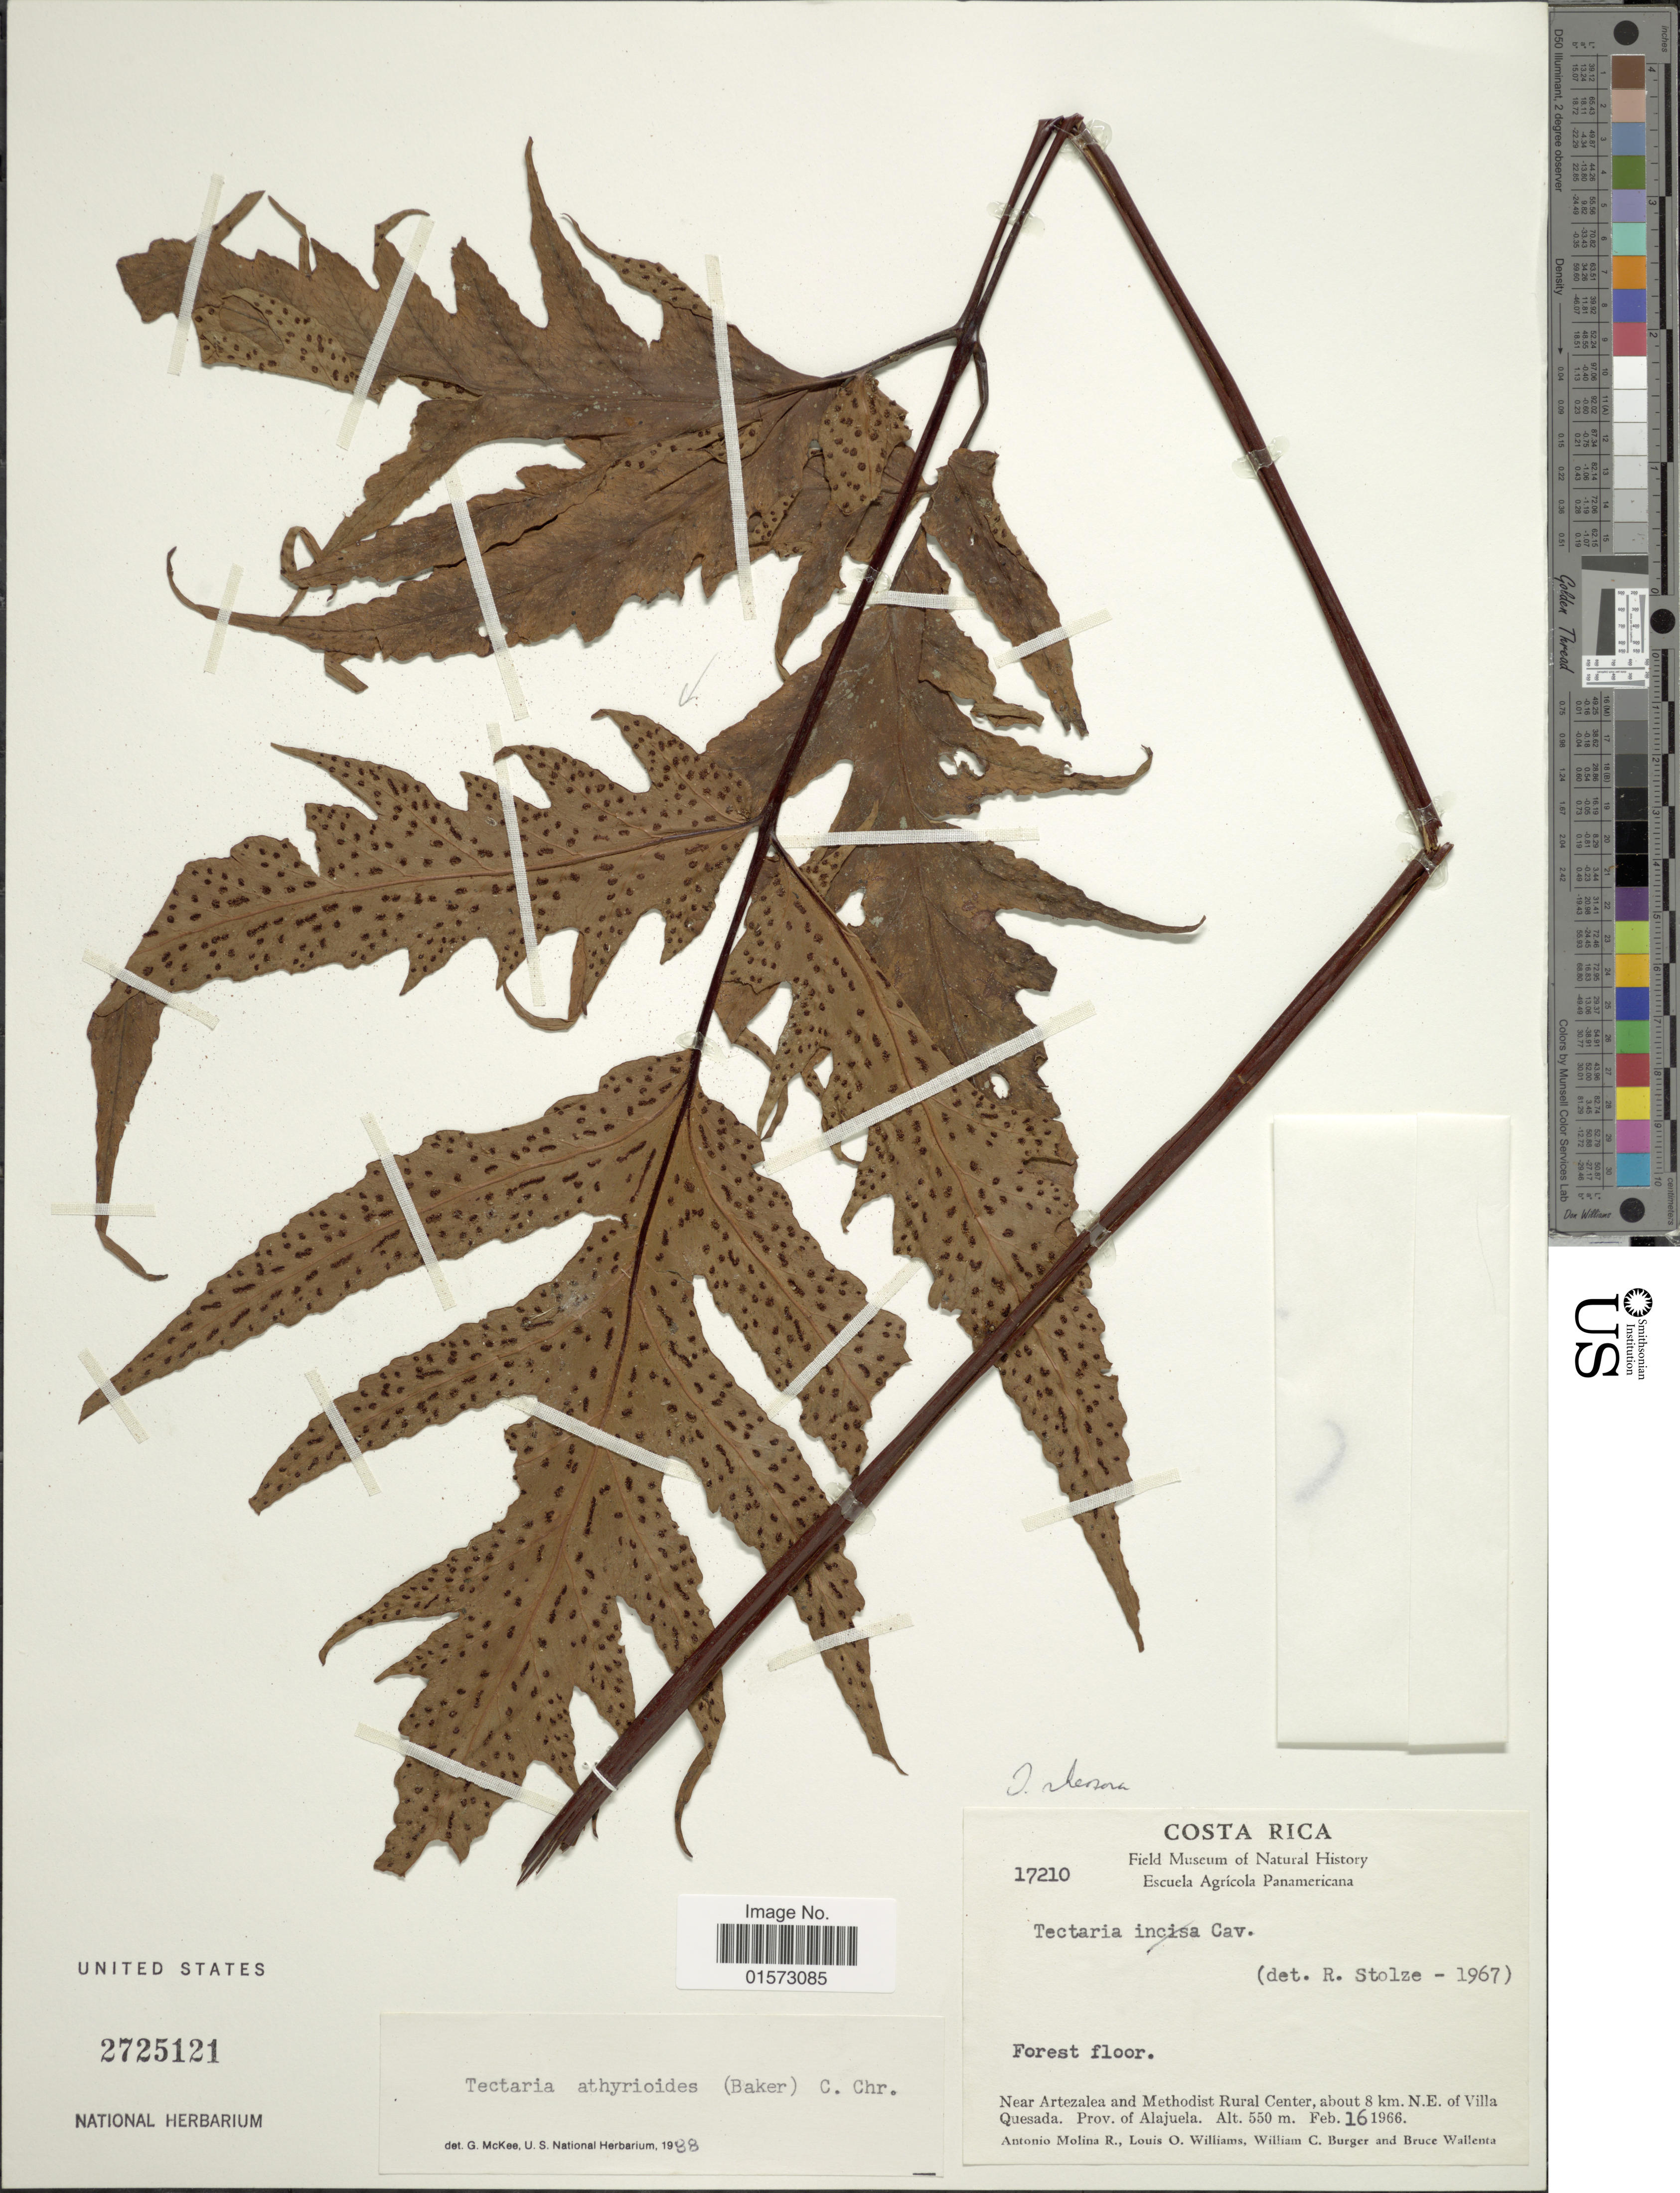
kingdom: Plantae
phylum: Tracheophyta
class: Polypodiopsida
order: Polypodiales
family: Tectariaceae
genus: Tectaria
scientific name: Tectaria athyrioides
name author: (Baker) C. Chr.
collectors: A. Molina R., L. O. Williams, W. Burger & B. Wallenta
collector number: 17210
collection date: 1966-02-16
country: Costa Rica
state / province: Alajuela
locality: Near Artezalea and Methodist Rural Center, about 8 km. N. E. of Villa Quesada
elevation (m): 550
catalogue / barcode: US 2725121